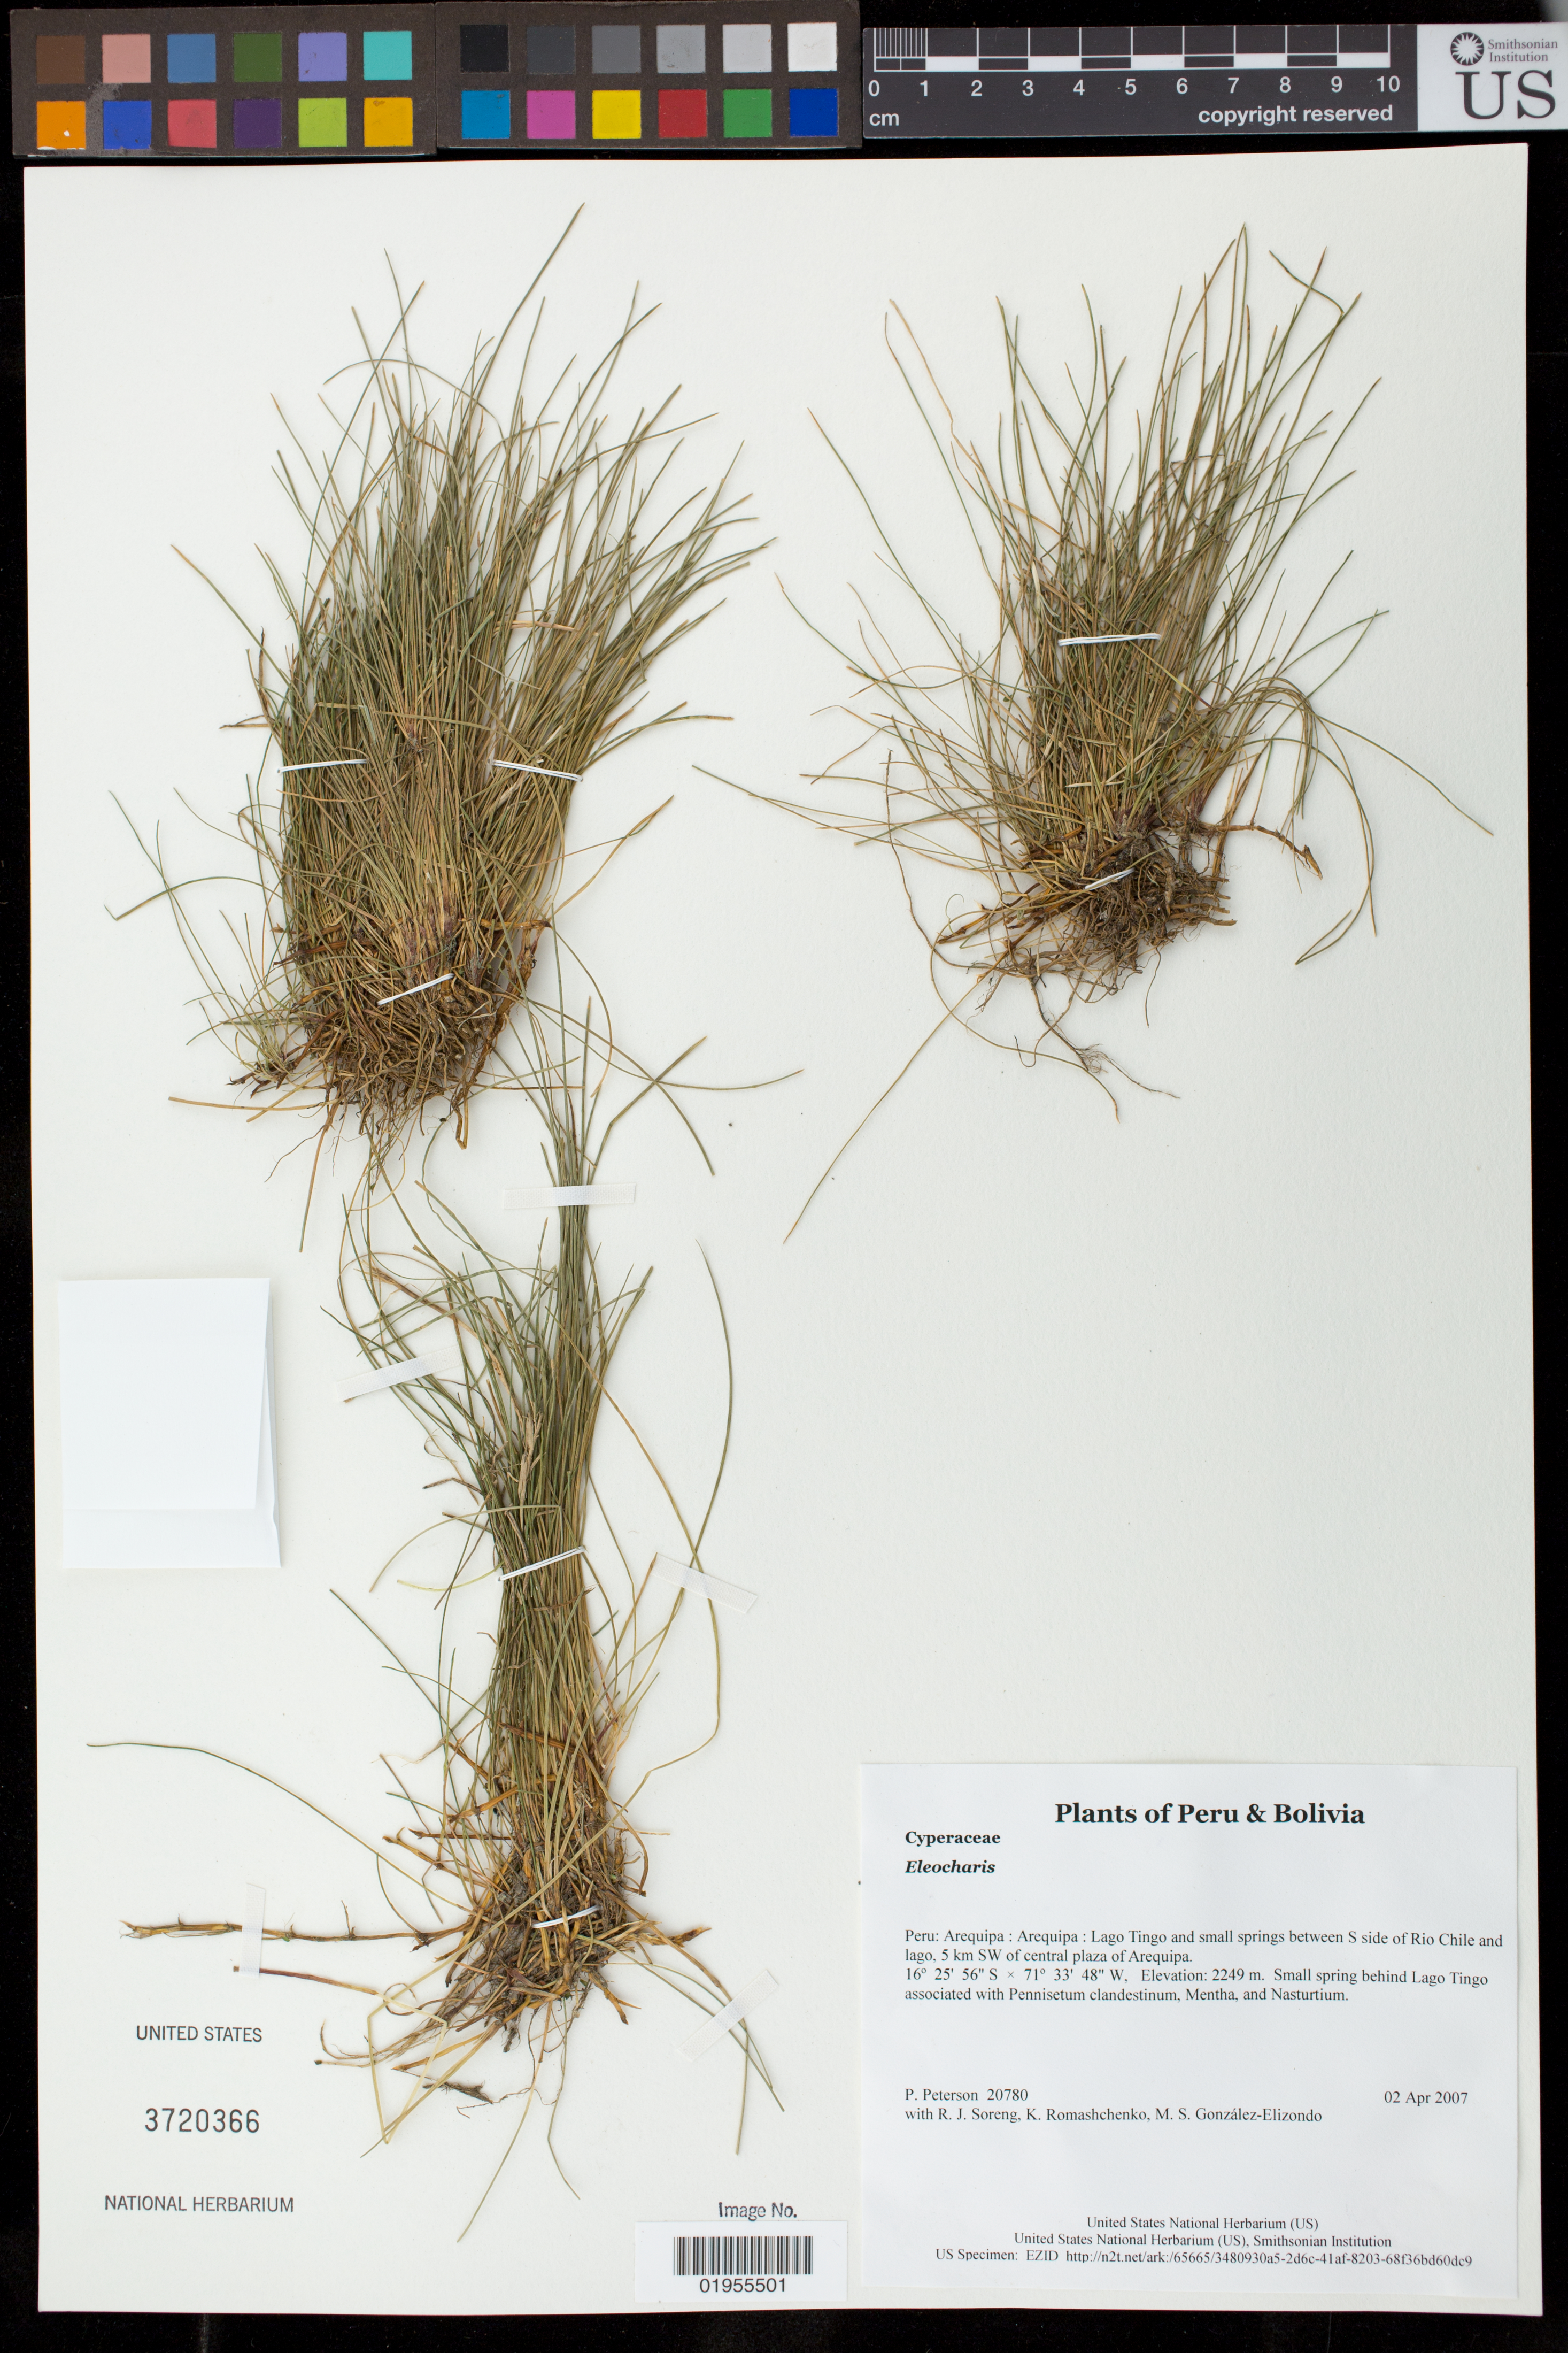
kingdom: Plantae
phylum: Tracheophyta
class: Liliopsida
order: Poales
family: Cyperaceae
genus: Eleocharis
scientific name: Eleocharis sp.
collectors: P. M. Peterson, R. J. Soreng, K. Romashchenko & M. S. González-Elizondo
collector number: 20780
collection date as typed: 02 Apr 2007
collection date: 2007-04-02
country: Peru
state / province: Arequipa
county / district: Arequipa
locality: Lago Tingo and small springs between S side of Rio Chile and lago, 5 km SW of central plaza of Arequipa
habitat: Small spring behind Lago Tingo associated with Pennisetum clandestinum, Mentha, and Nasturtium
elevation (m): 2249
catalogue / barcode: US 3720366